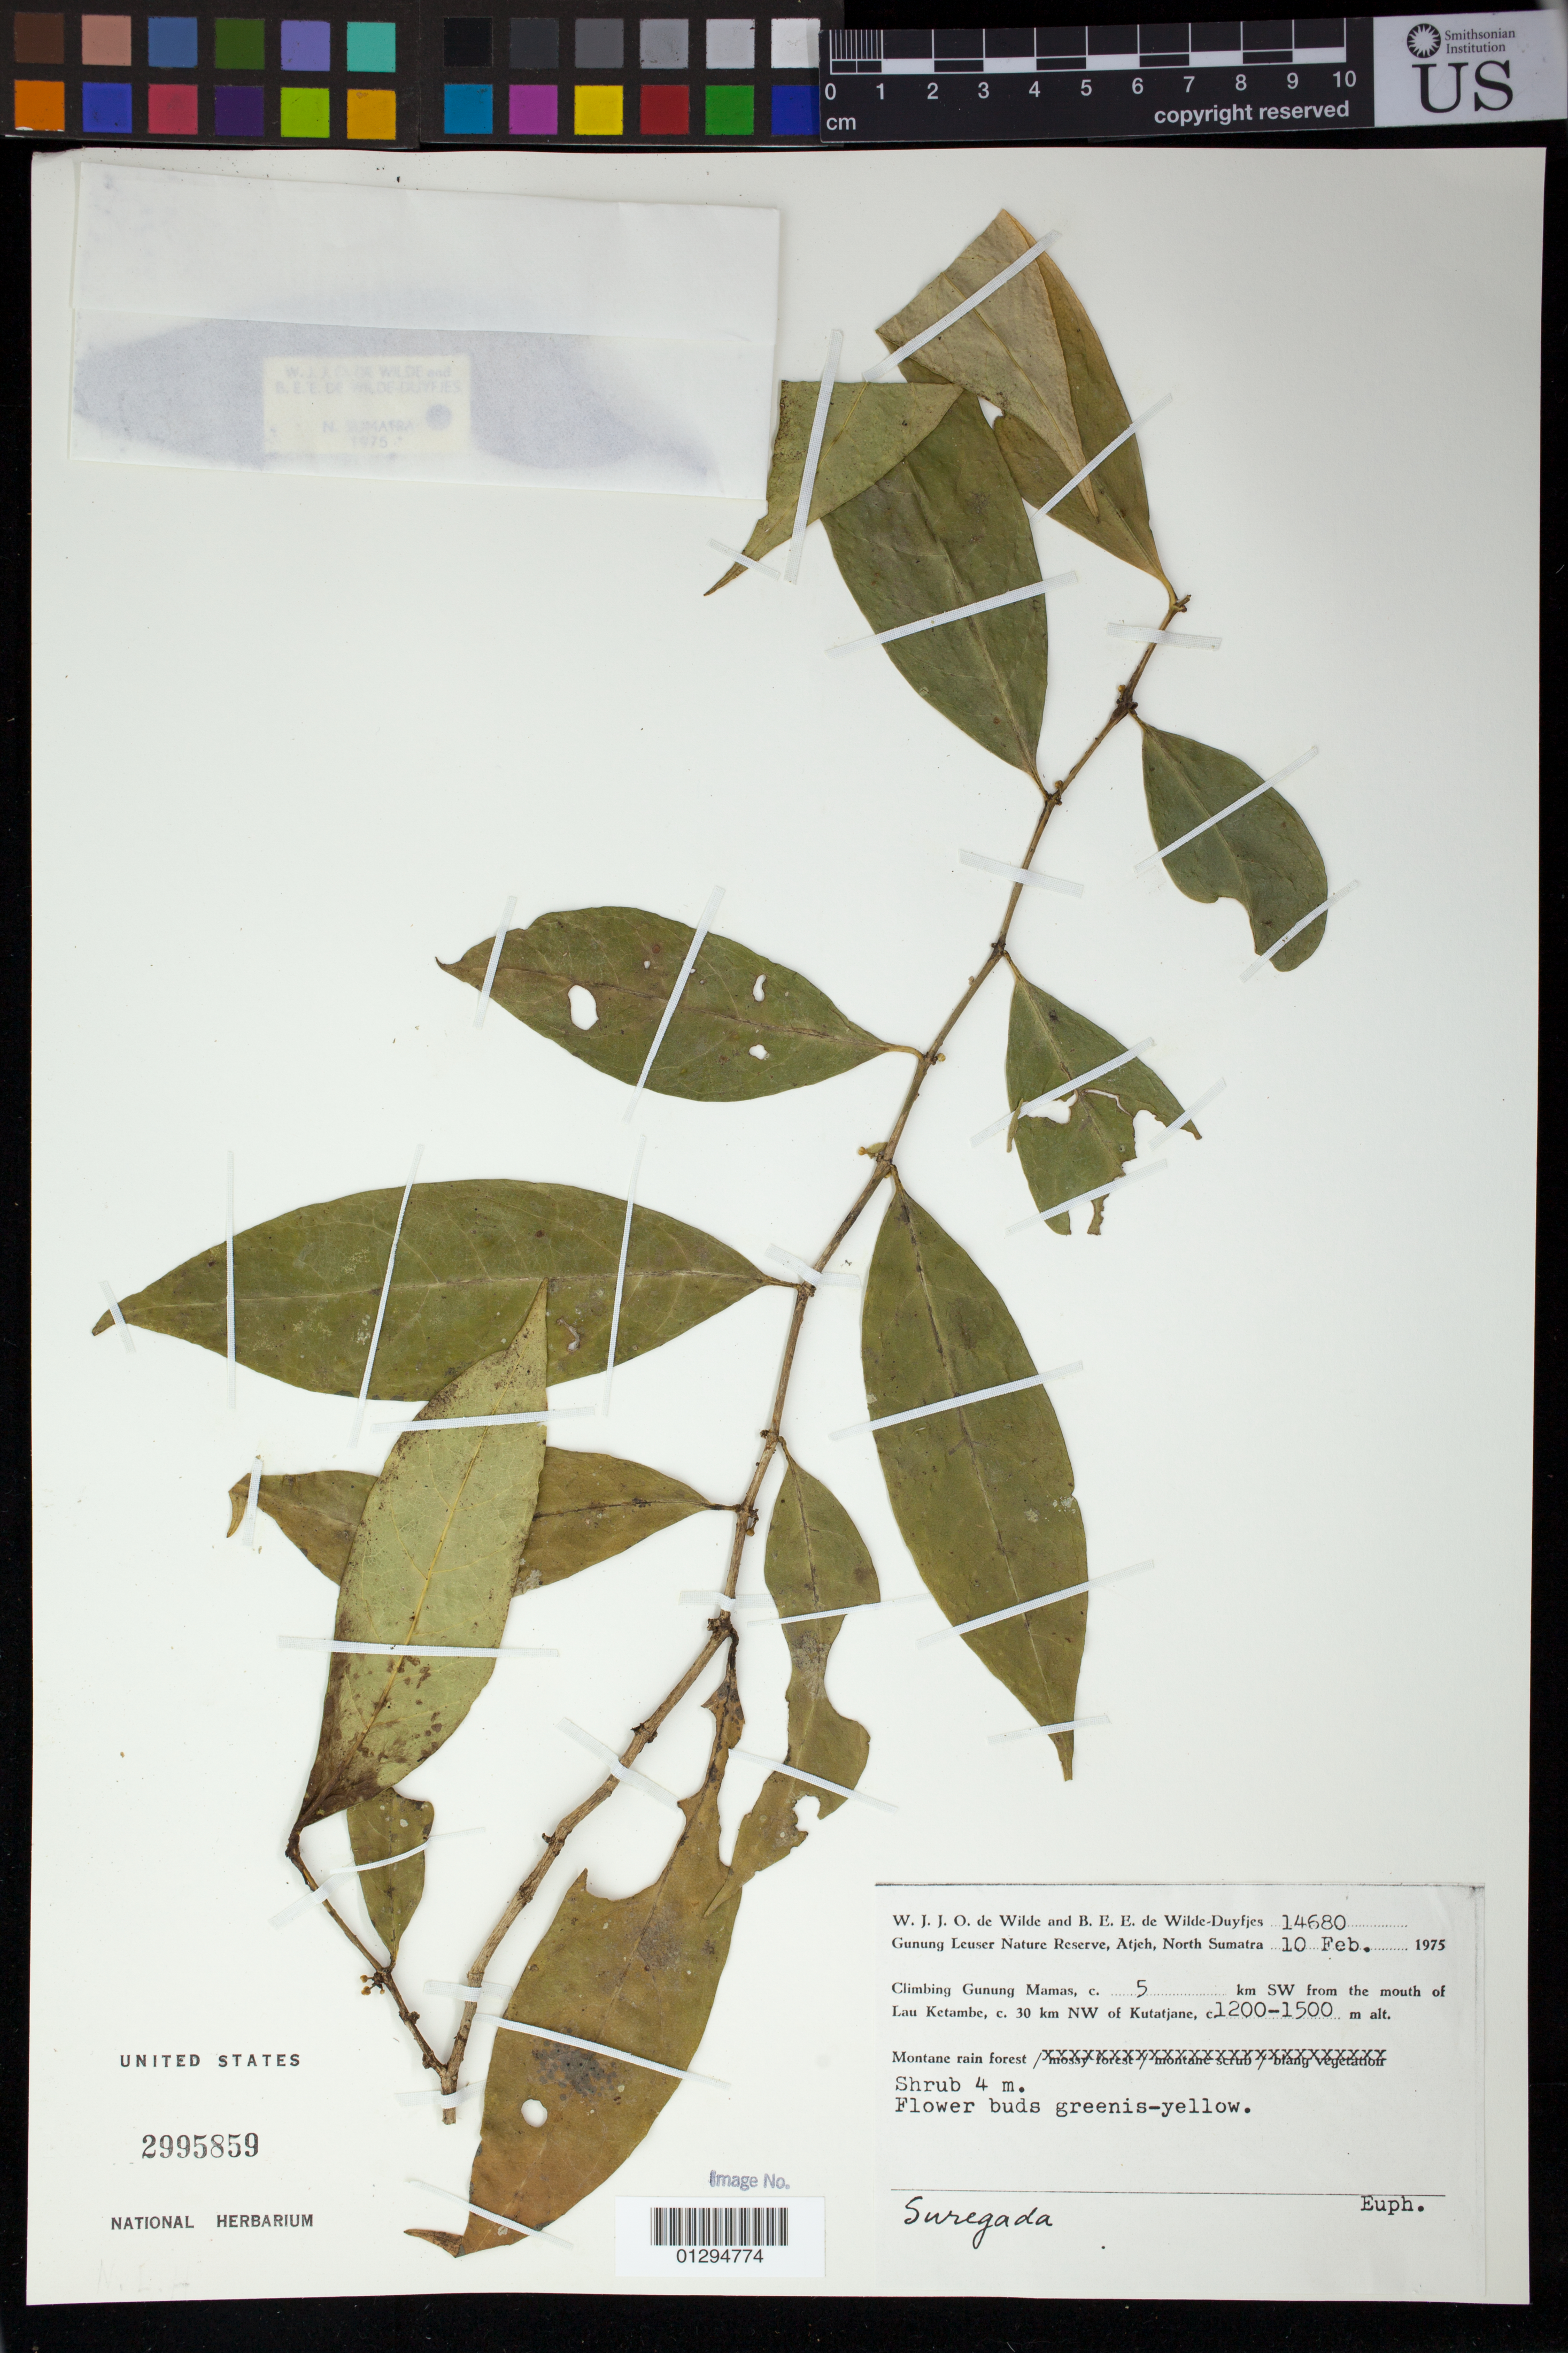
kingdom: Plantae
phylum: Tracheophyta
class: Magnoliopsida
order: Malpighiales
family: Euphorbiaceae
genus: Suregada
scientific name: Suregada sp.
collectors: W. J. de Wilde & B. E. de Wilde-Duyfjes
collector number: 14680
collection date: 1975-02-10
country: Indonesia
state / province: Sumatra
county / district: Aceh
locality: Gunung Leuser Nature Reserve, Atjeh. Climbing Gunung Mamas, c. 5 km SW from the mouth of Lau Ketambe, c. 30 km NW of Kutatjane.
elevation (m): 1200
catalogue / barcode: US 2995859